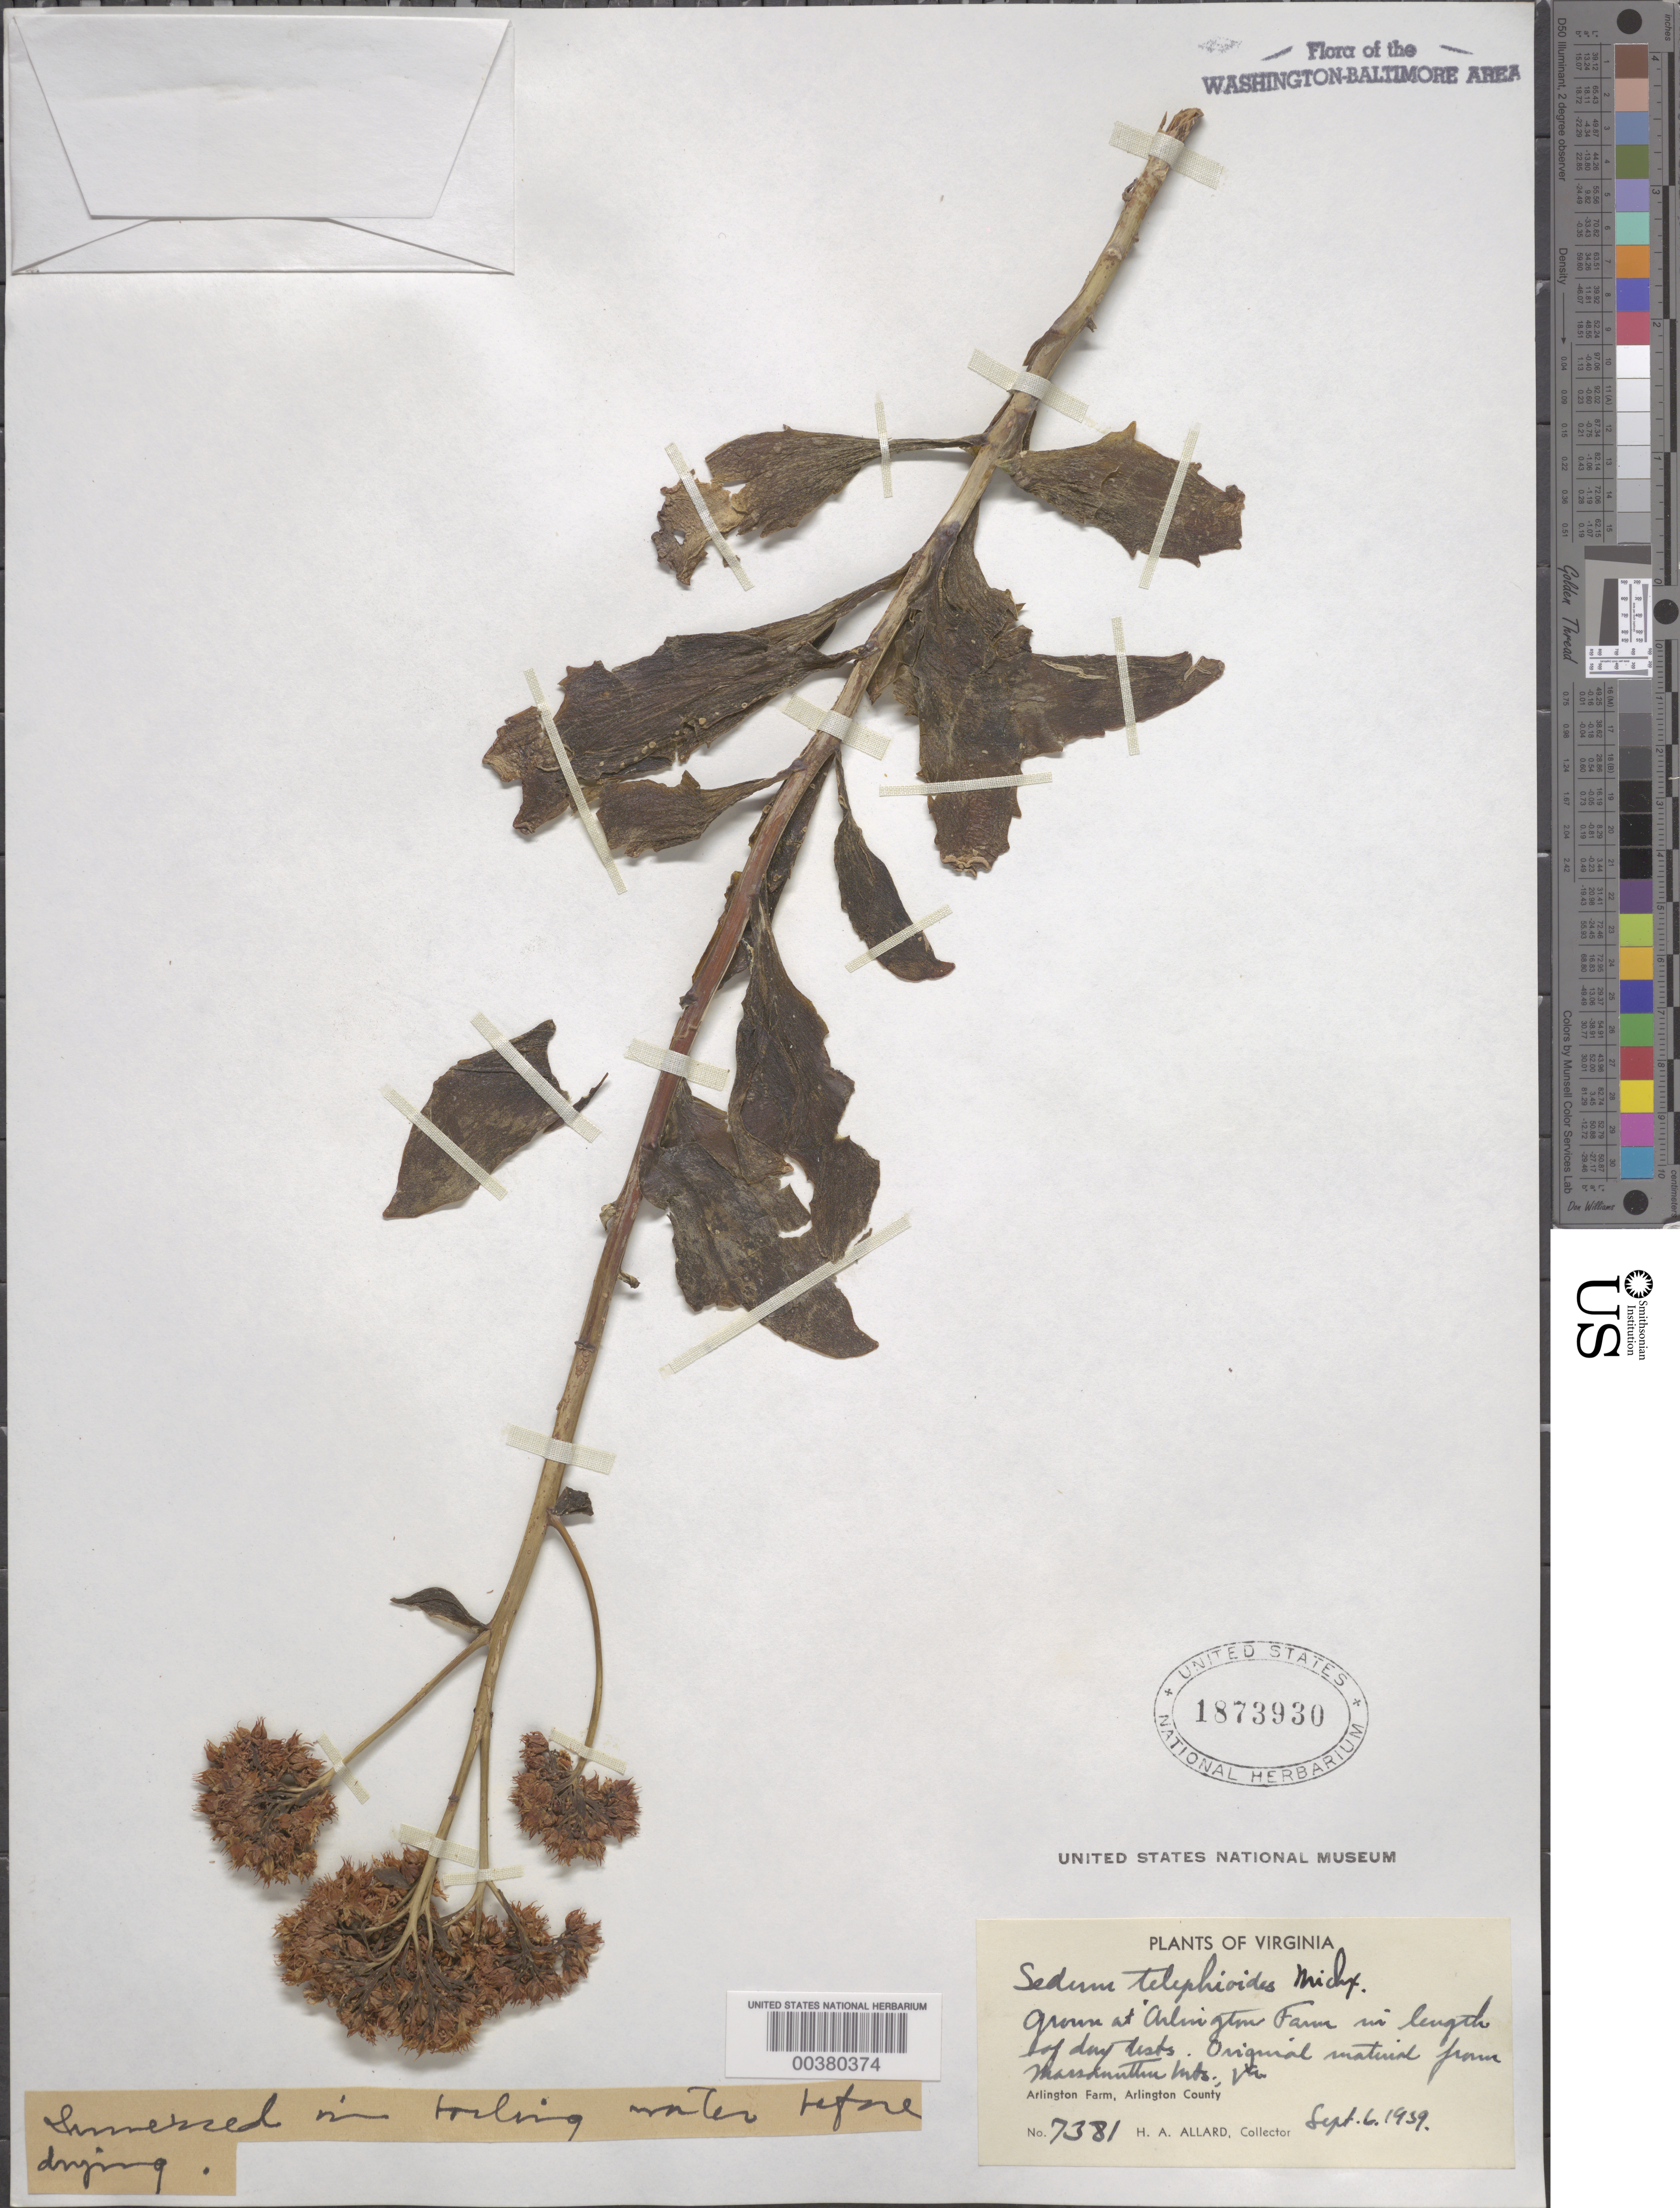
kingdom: Plantae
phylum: Tracheophyta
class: Magnoliopsida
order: Saxifragales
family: Crassulaceae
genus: Hylotelephium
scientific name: Hylotelephium telephioides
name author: (Michx.) H. Ohba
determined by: Strong, Mark T., (BOT), Smithsonian Institution - National Museum of Natural History (UNITED STATES)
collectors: H. A. Allard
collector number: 7381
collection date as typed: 06 Sep 1939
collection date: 1939-09-06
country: United States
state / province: Virginia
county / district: Fairfax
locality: West Falls Church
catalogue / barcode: US 1873930